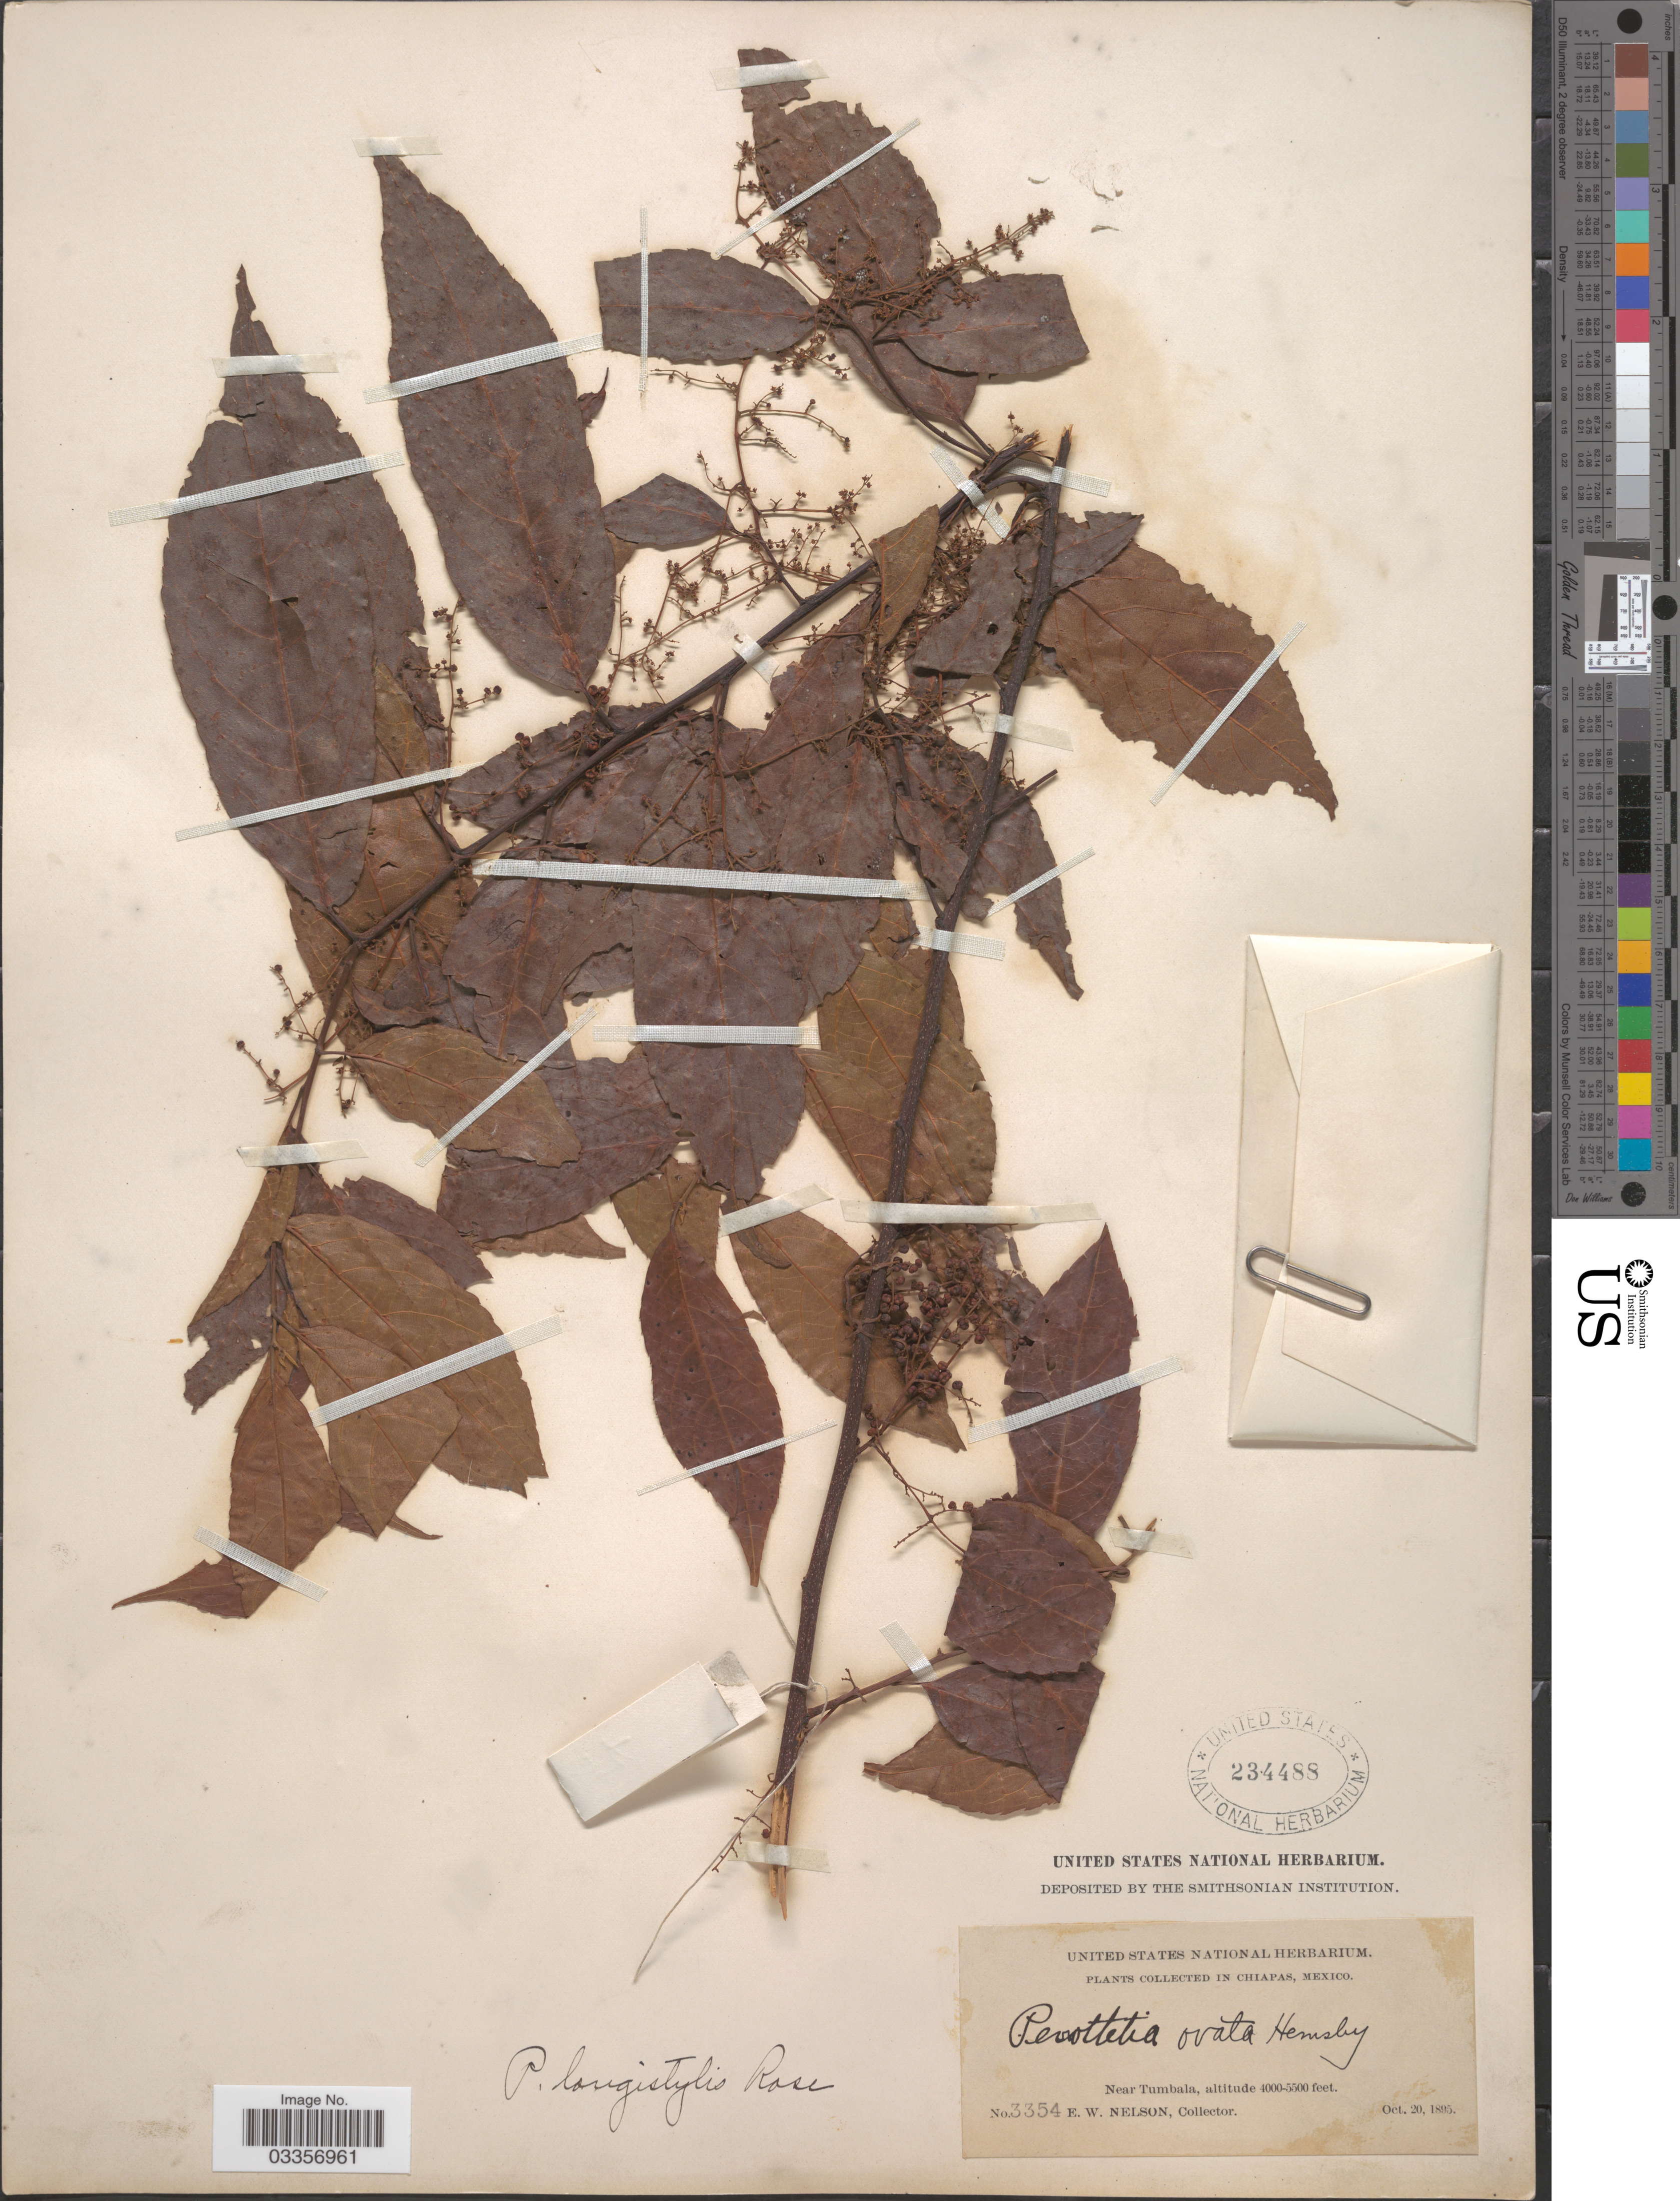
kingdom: Plantae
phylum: Tracheophyta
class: Magnoliopsida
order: Huerteales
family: Dipentodontaceae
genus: Perrottetia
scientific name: Perrottetia longistylis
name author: Rose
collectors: E. W. Nelson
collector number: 3354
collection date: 1895-10-20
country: Mexico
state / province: Chiapas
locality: Near Tumbala.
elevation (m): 1219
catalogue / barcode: US 234488